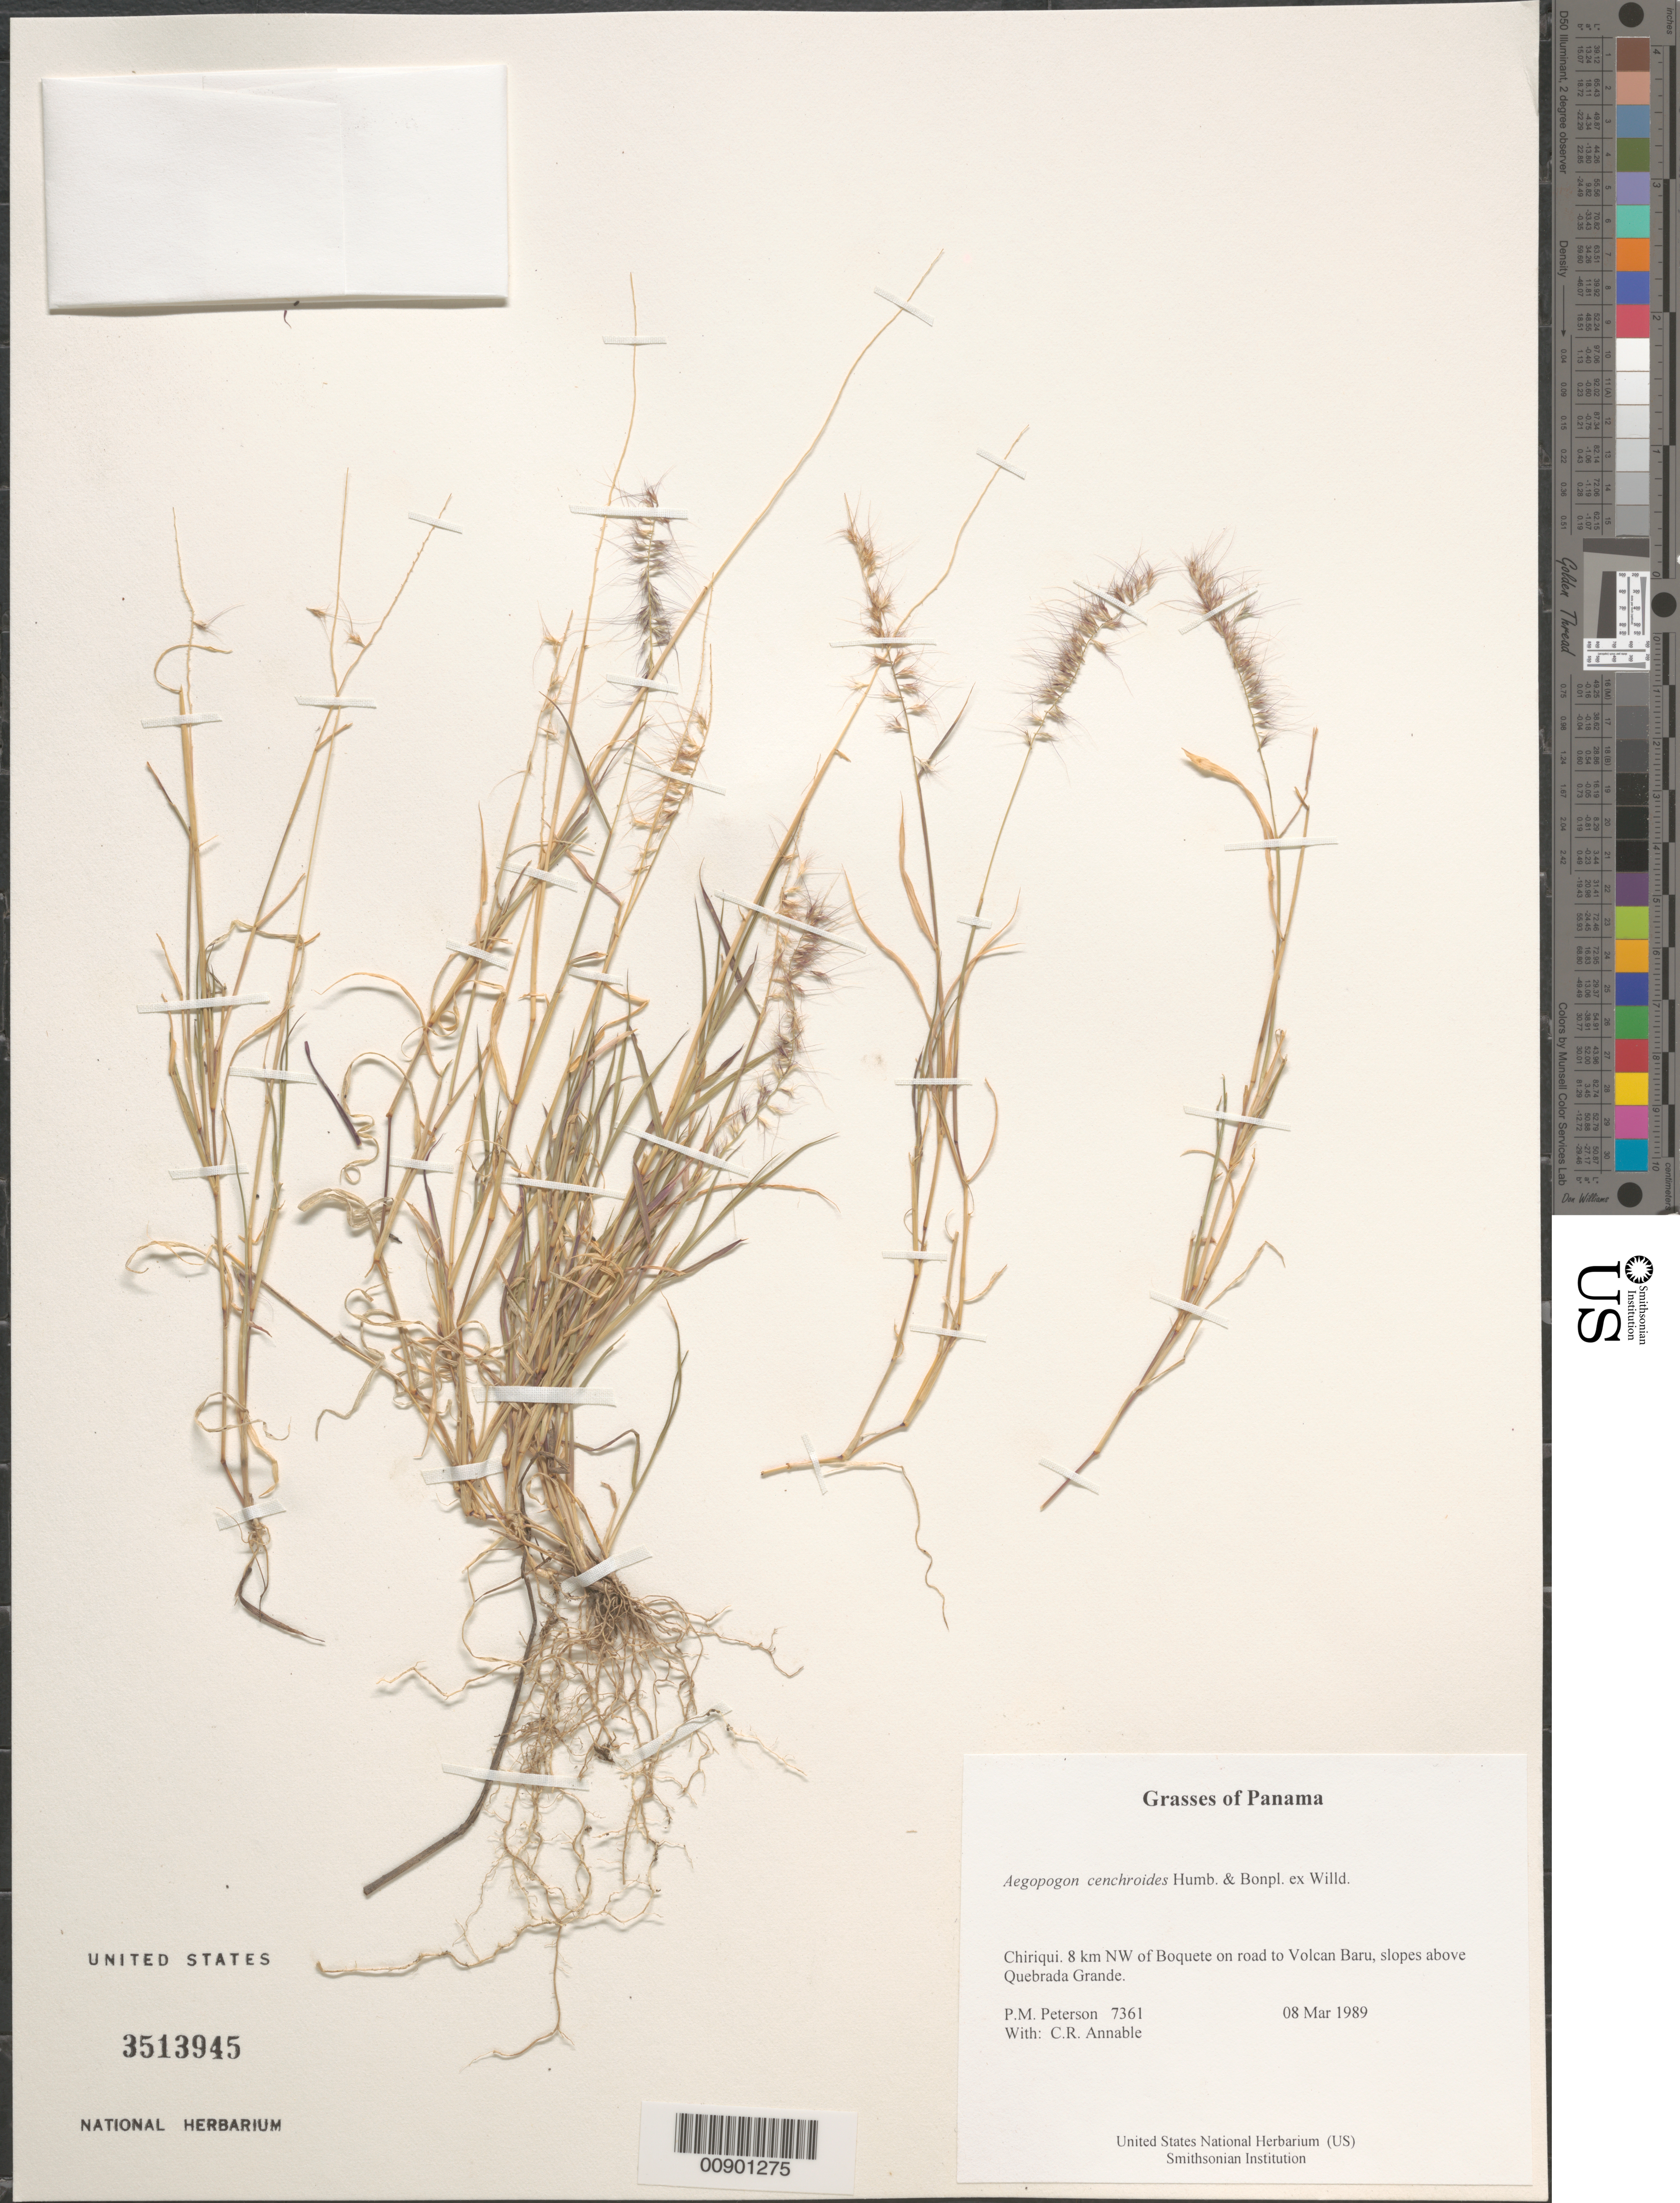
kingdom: Plantae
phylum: Tracheophyta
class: Liliopsida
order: Poales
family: Poaceae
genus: Muhlenbergia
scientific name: Muhlenbergia cenchroides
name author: (Humb. & Bonpl. ex Willd.) P.M. Peterson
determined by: Peterson, Paul M., (BOT), Smithsonian Institution - National Museum of Natural History (UNITED STATES)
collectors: P. M. Peterson & C. R. Annable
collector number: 07361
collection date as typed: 08 Mar 1989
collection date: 1989-03-08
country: Panama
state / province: Chiriqui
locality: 8 km NW of Boquete on road to Volcan Baru, slopes above Quebrada Grande.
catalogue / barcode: US 3513945